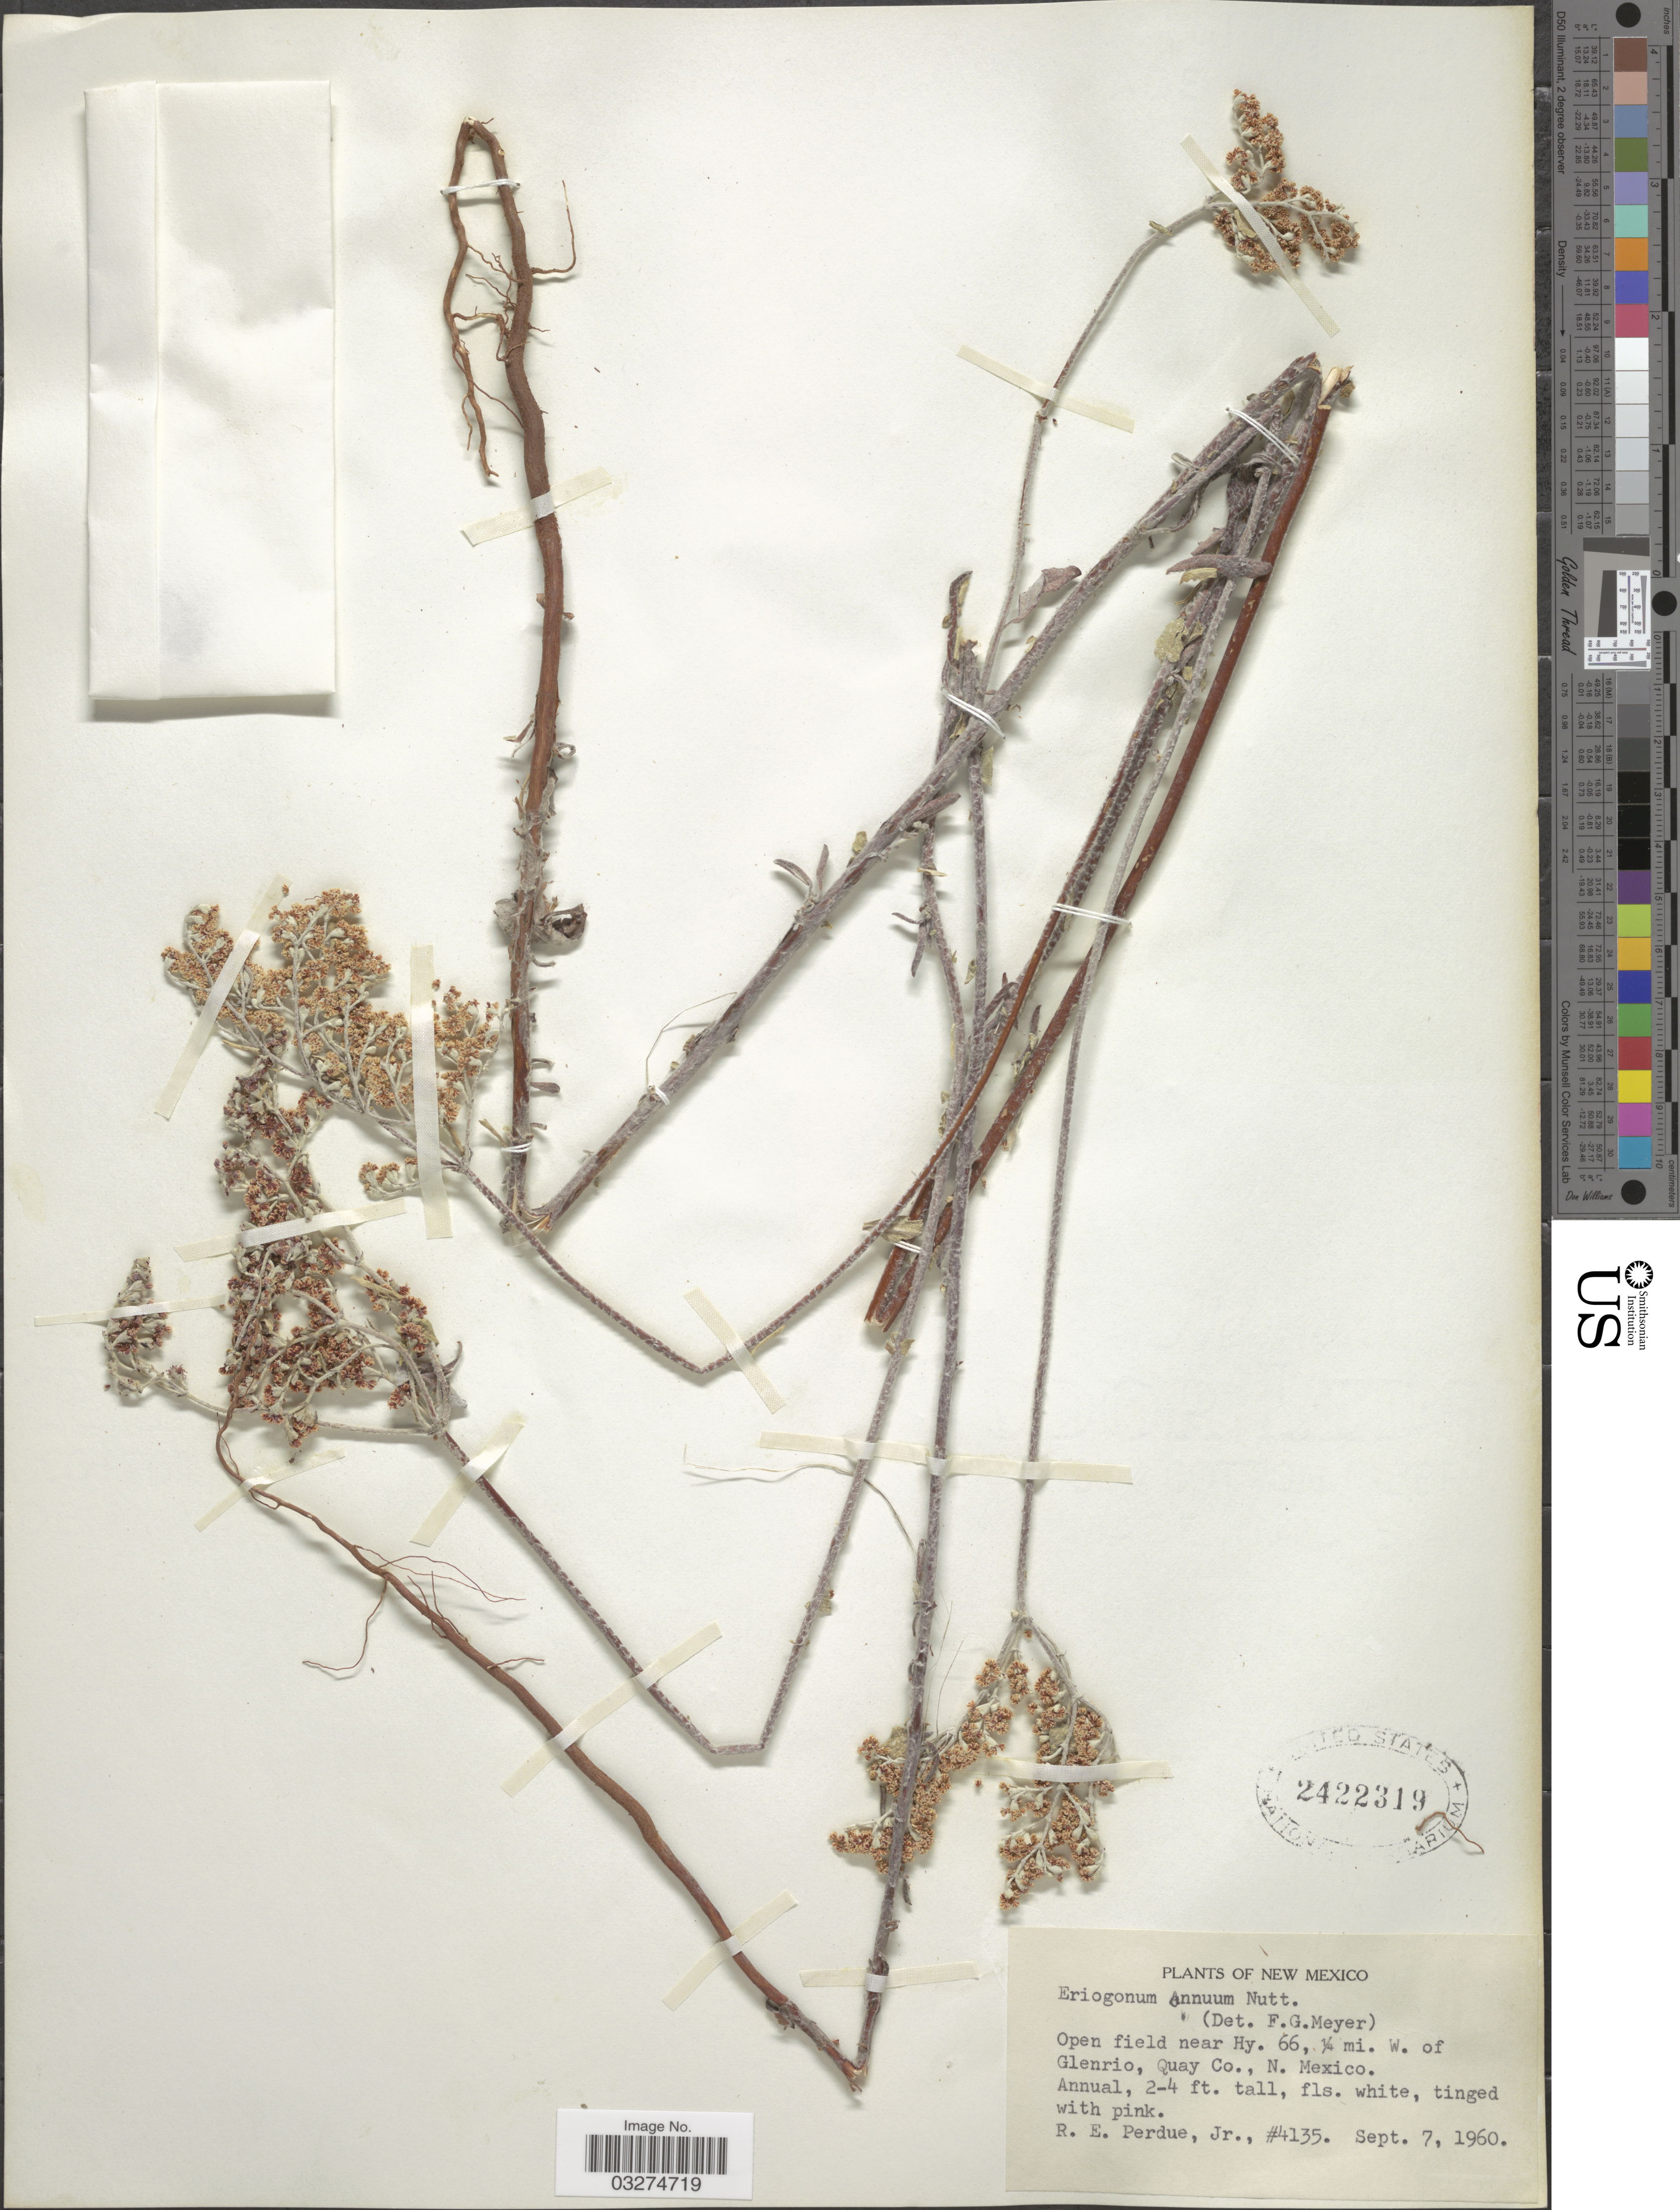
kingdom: Plantae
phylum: Tracheophyta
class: Magnoliopsida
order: Caryophyllales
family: Polygonaceae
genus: Eriogonum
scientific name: Eriogonum annuum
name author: Nutt.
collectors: R. E. Perdue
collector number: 4135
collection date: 1960-09-07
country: United States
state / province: New Mexico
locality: Open field near Hy. 66, ¼ mi. W. of Glenrio, Quay Co.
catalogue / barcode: US 2422319